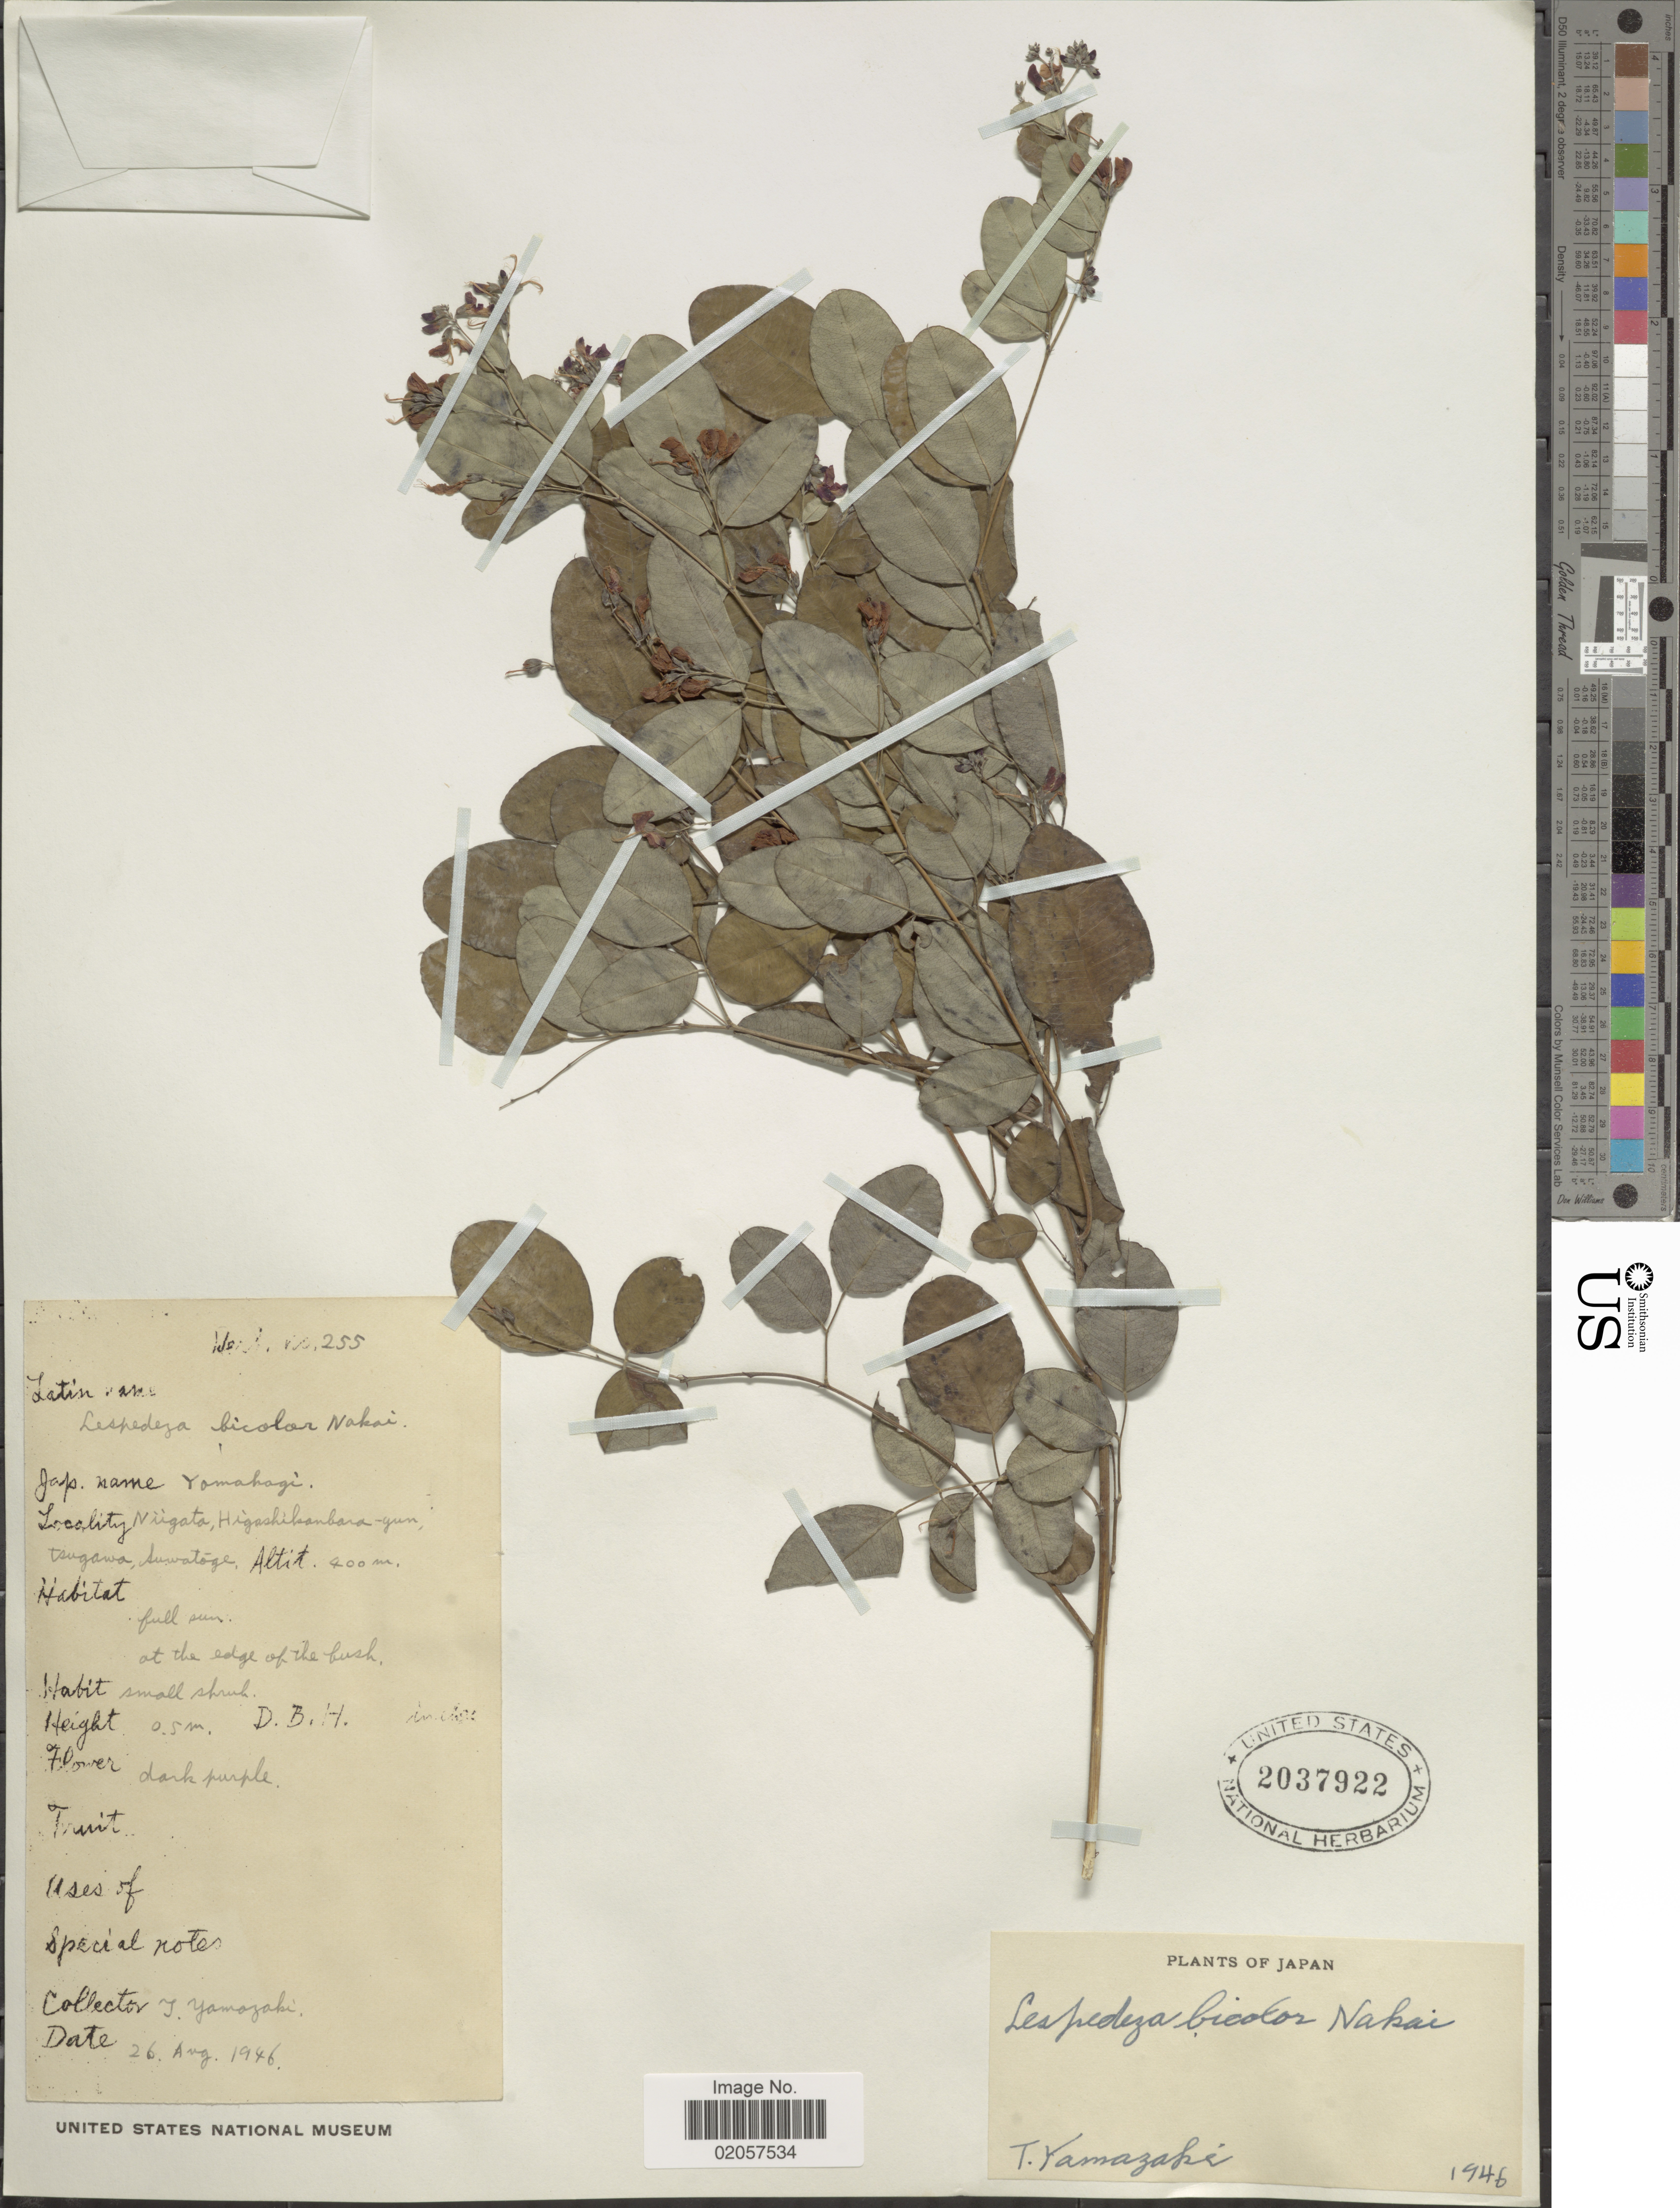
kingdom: Plantae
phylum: Tracheophyta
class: Magnoliopsida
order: Fabales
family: Fabaceae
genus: Lespedeza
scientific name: Lespedeza bicolor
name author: Turcz.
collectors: T. Yamazaki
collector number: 255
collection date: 1946-08-26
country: Japan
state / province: Niigata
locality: Niigata, Higashikanbara-gun, tsugawa, Suwatoge.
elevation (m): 400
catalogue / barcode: US 2037922